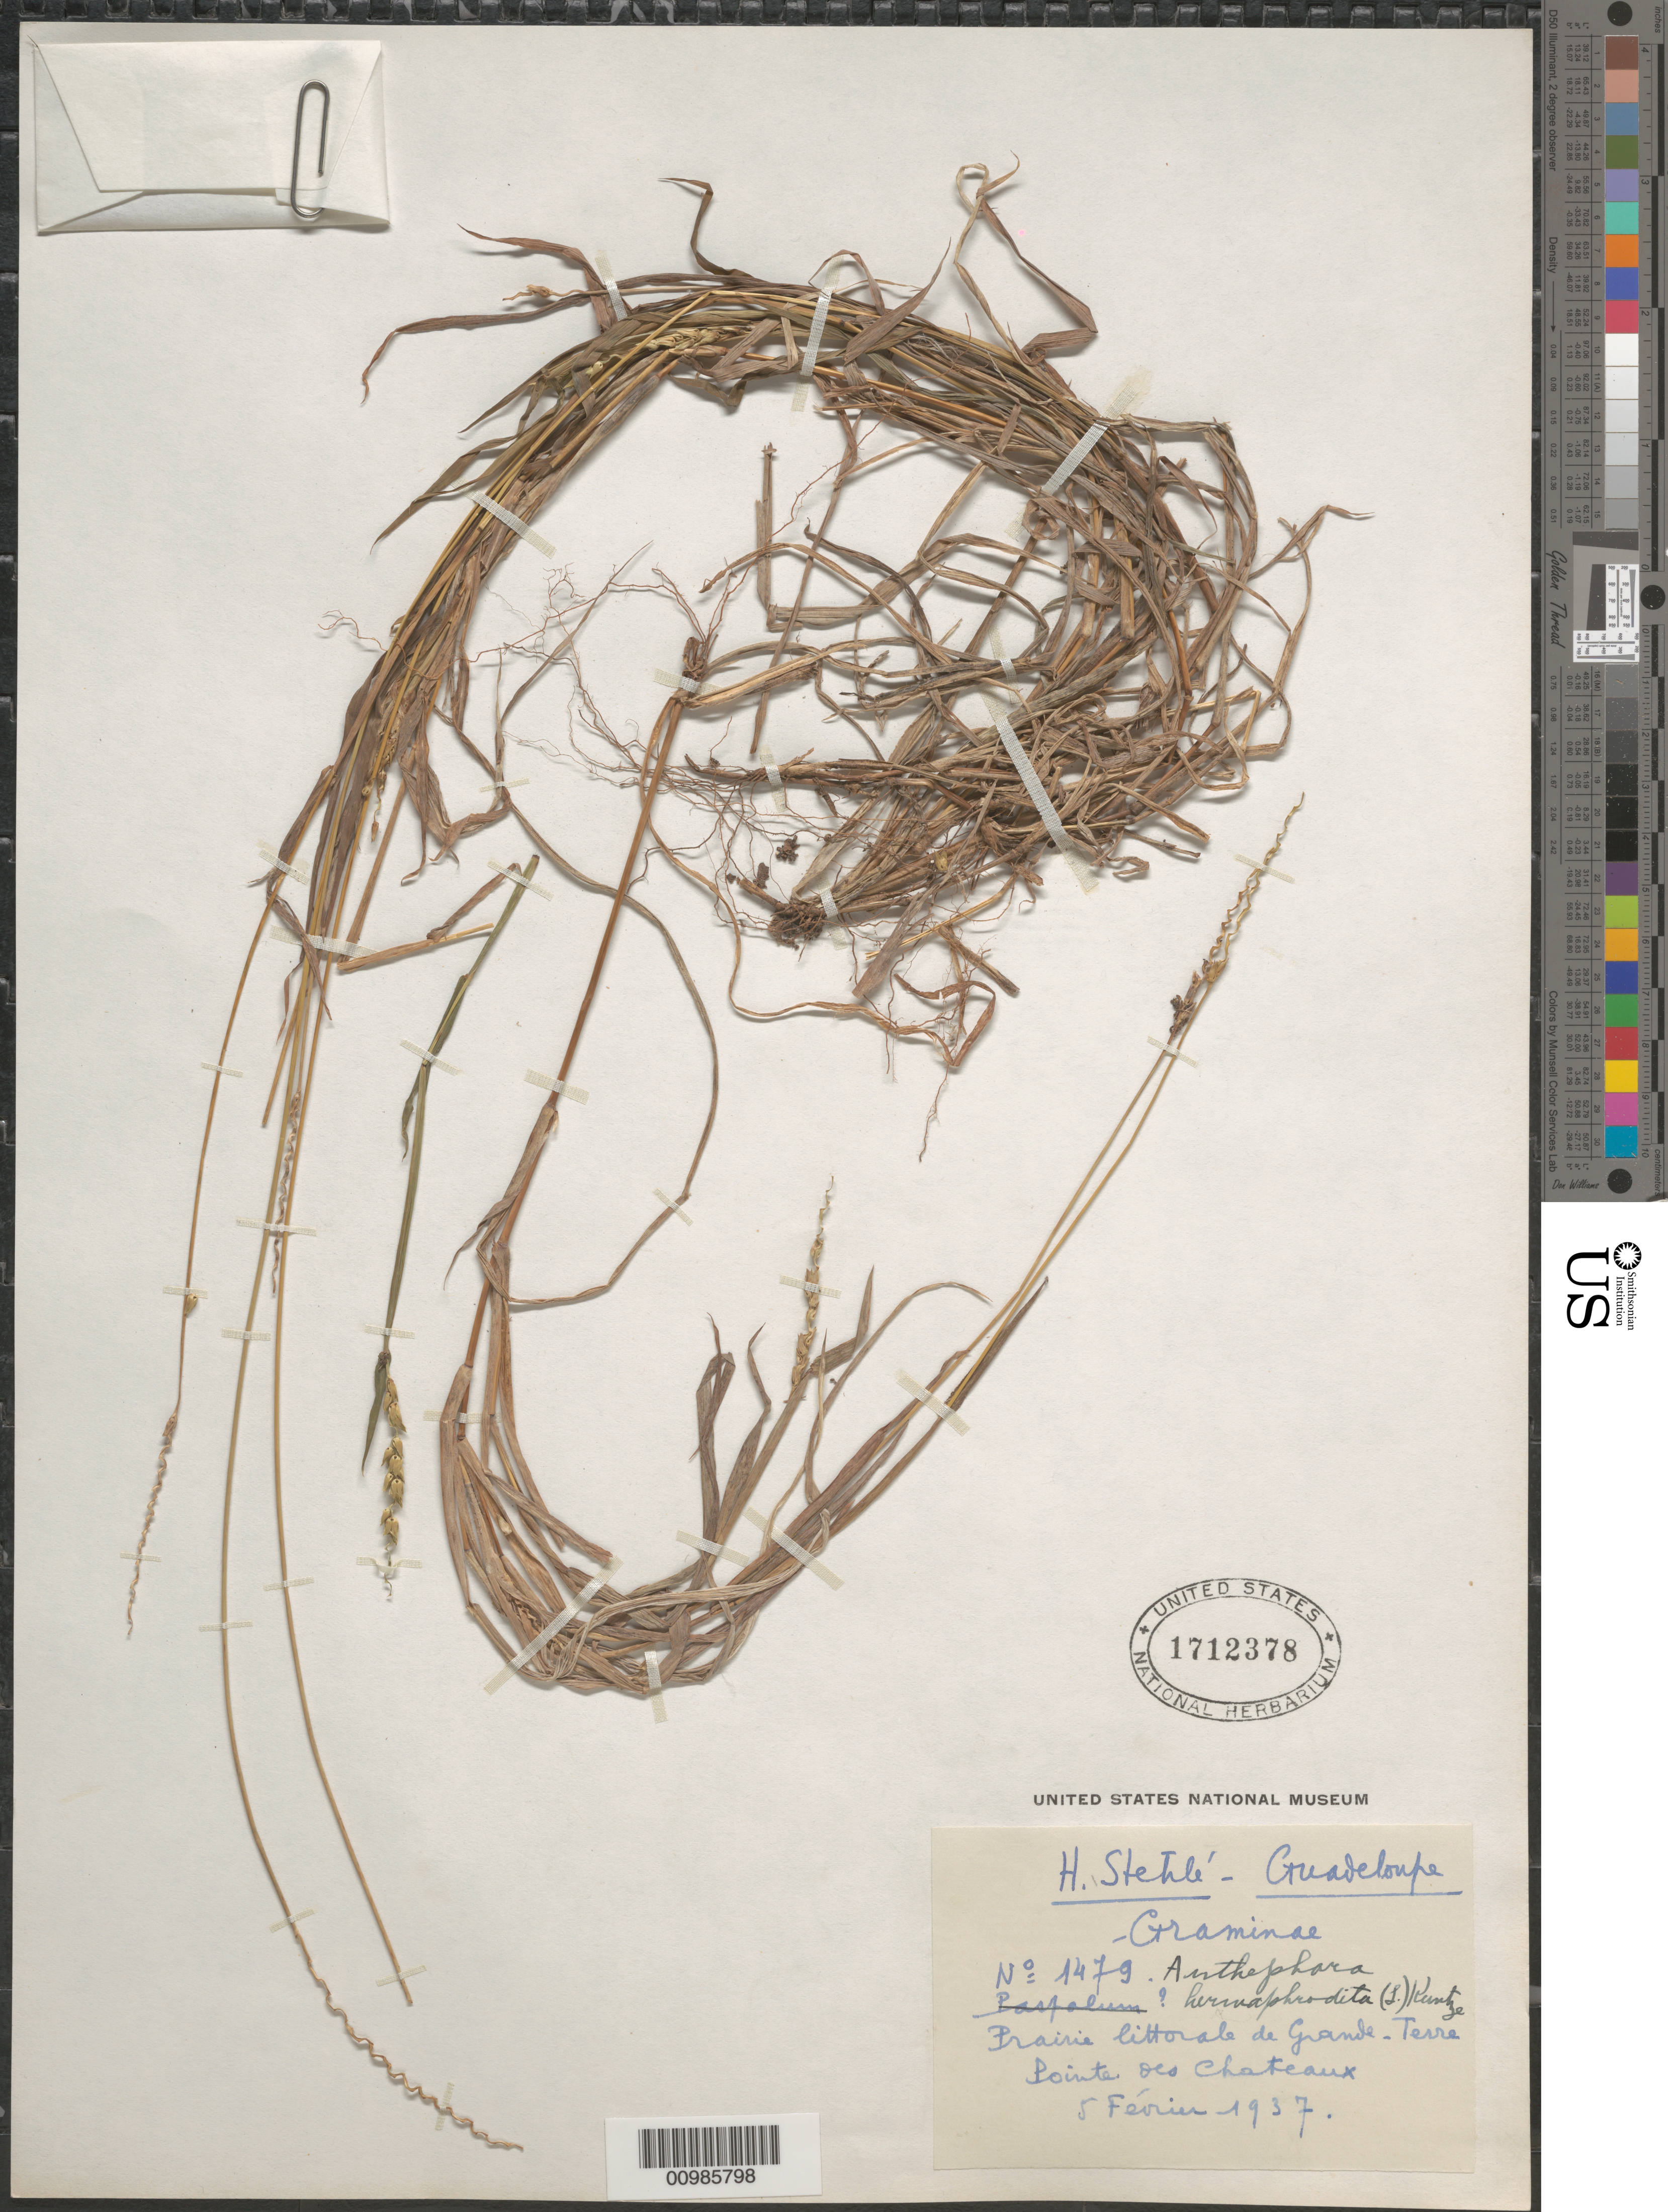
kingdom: Plantae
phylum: Tracheophyta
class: Liliopsida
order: Poales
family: Poaceae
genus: Anthephora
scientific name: Anthephora hermaphrodita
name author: (L.) Kuntze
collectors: H. Stehlé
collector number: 1479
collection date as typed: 05 Feb 1937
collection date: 1937-02-05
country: Guadeloupe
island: Basse Terre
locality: Graminae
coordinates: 0 N, 0 E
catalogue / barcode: US 1712378